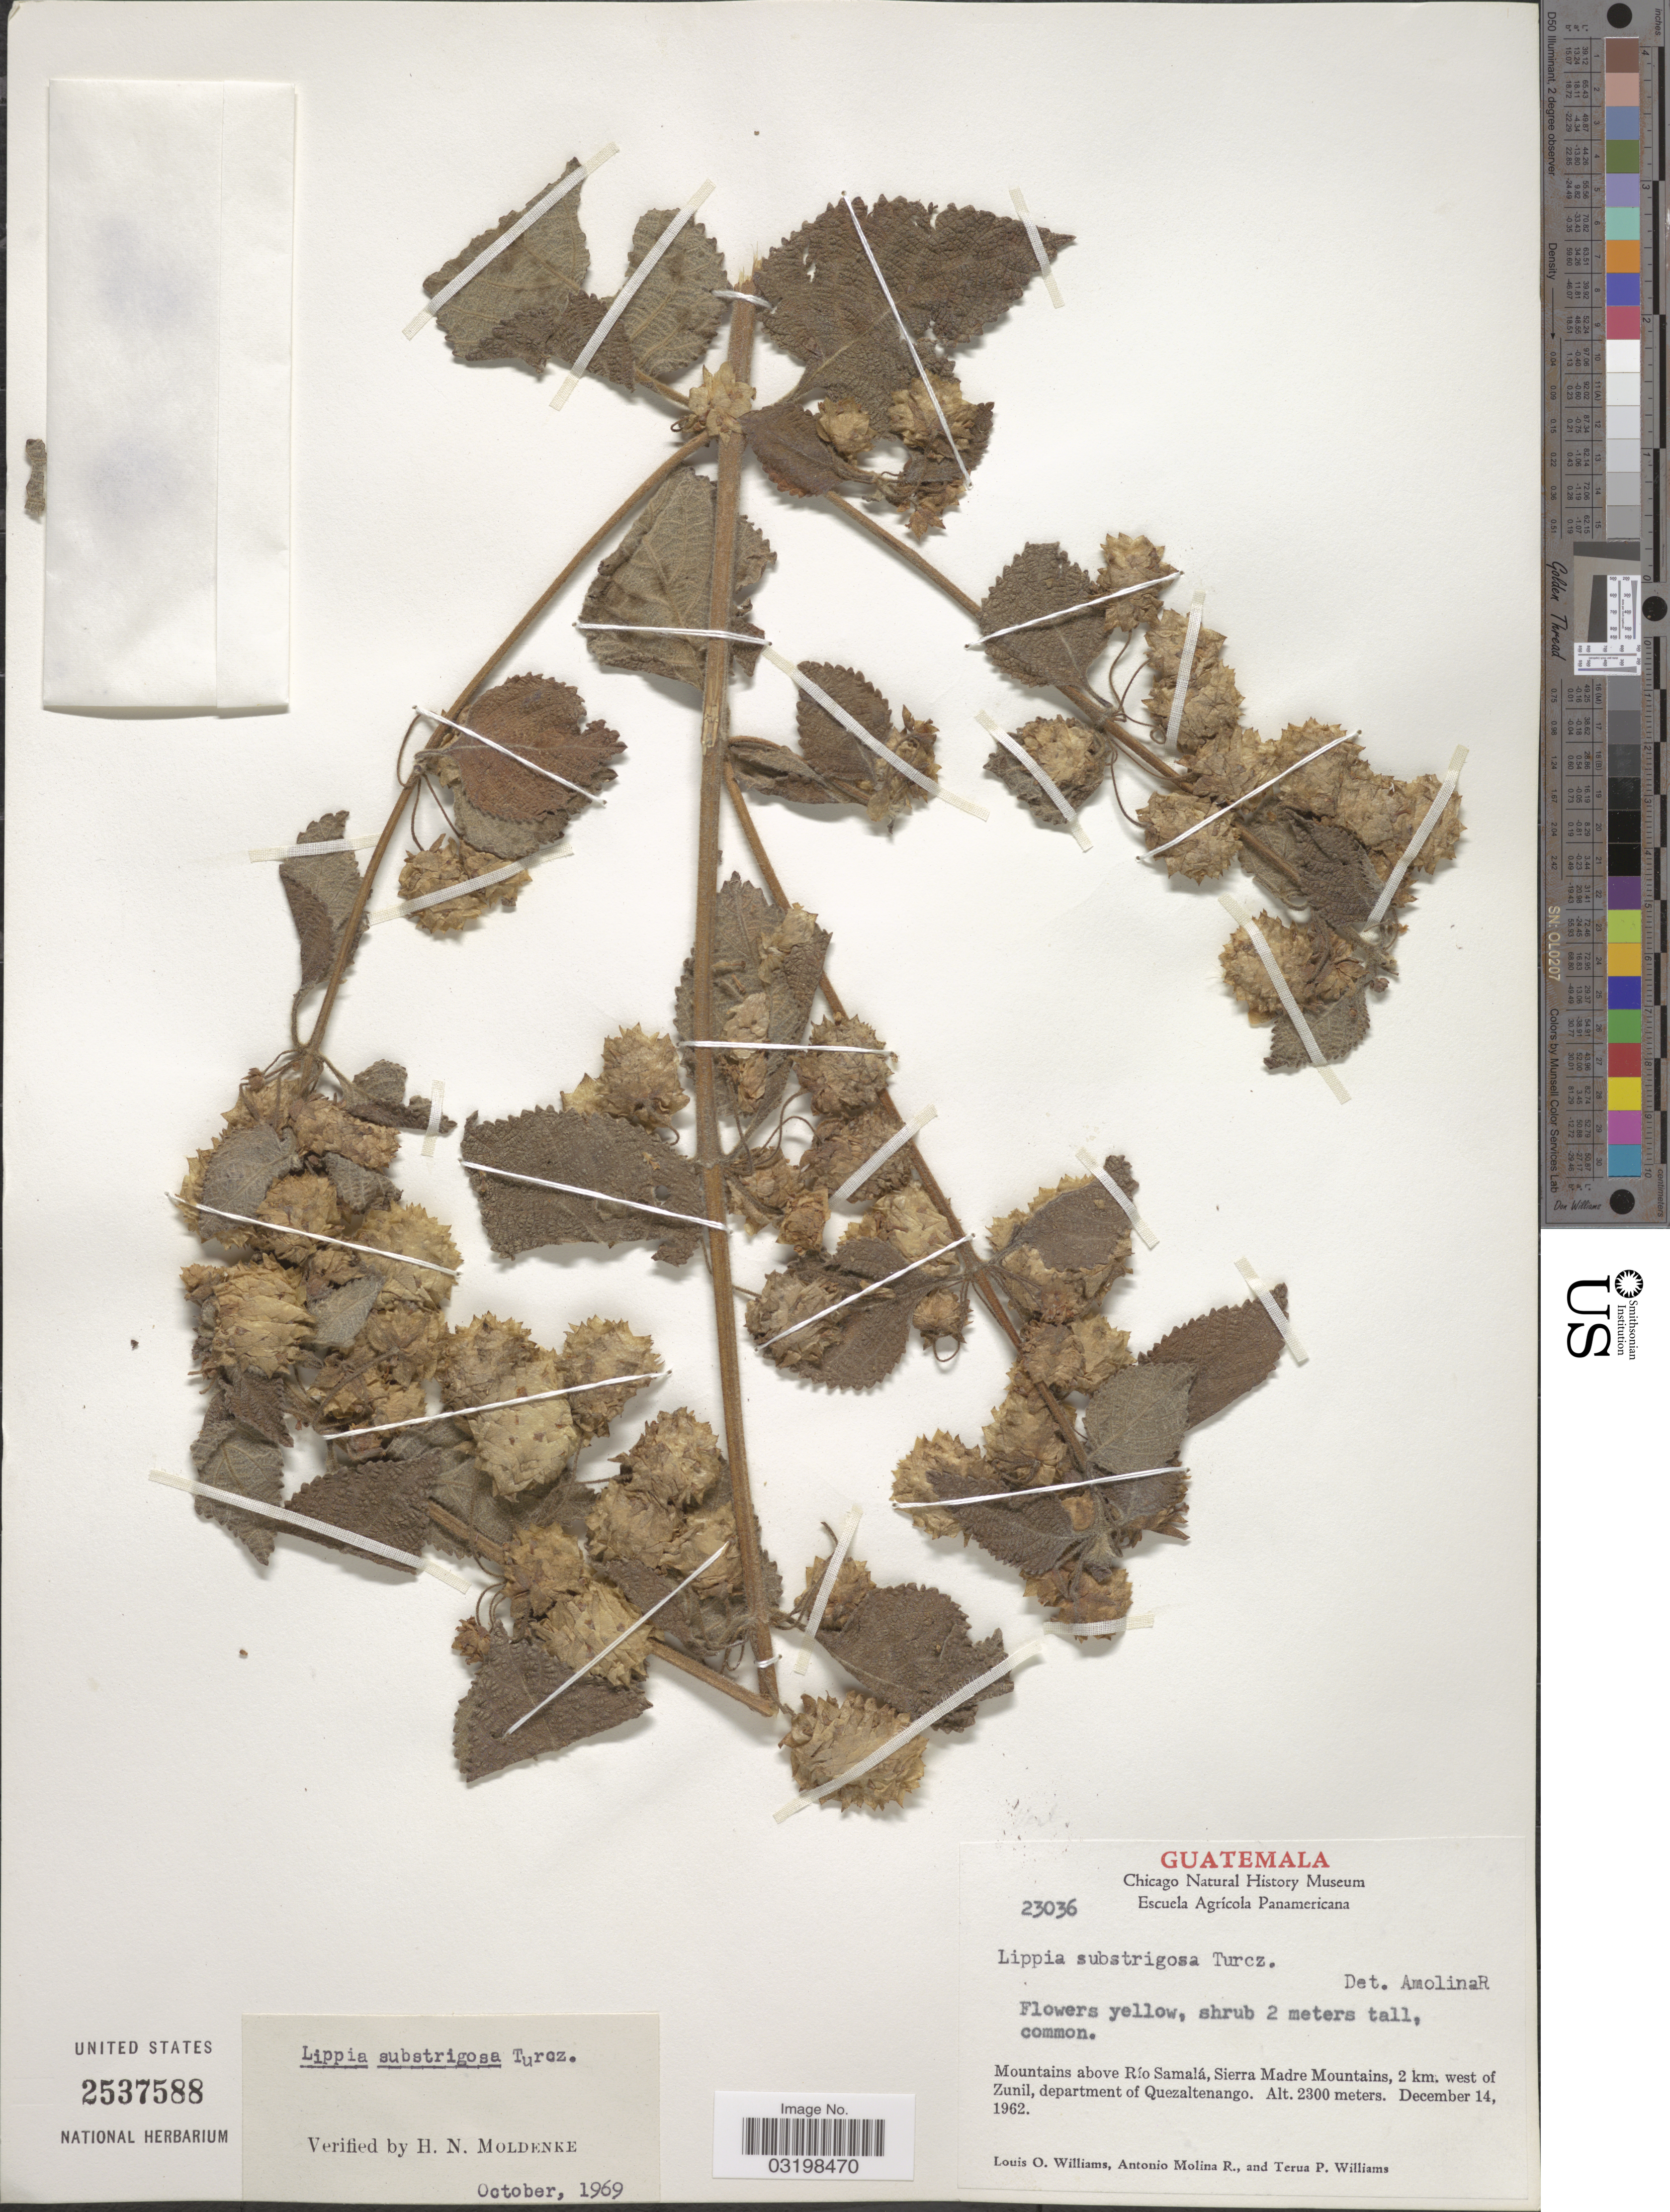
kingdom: Plantae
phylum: Tracheophyta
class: Magnoliopsida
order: Lamiales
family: Verbenaceae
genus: Lippia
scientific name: Lippia umbellata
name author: Cav.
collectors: L. O. Williams, A. Molina R. & T. Williams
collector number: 23036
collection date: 1962-12-14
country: Guatemala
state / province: Quetzaltenango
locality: Mountains above Río Samalá, Sierra Madre Mountains, 2 km. west of Zunil, Departament of Quezaltenango.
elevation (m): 2300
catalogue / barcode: US 2537588